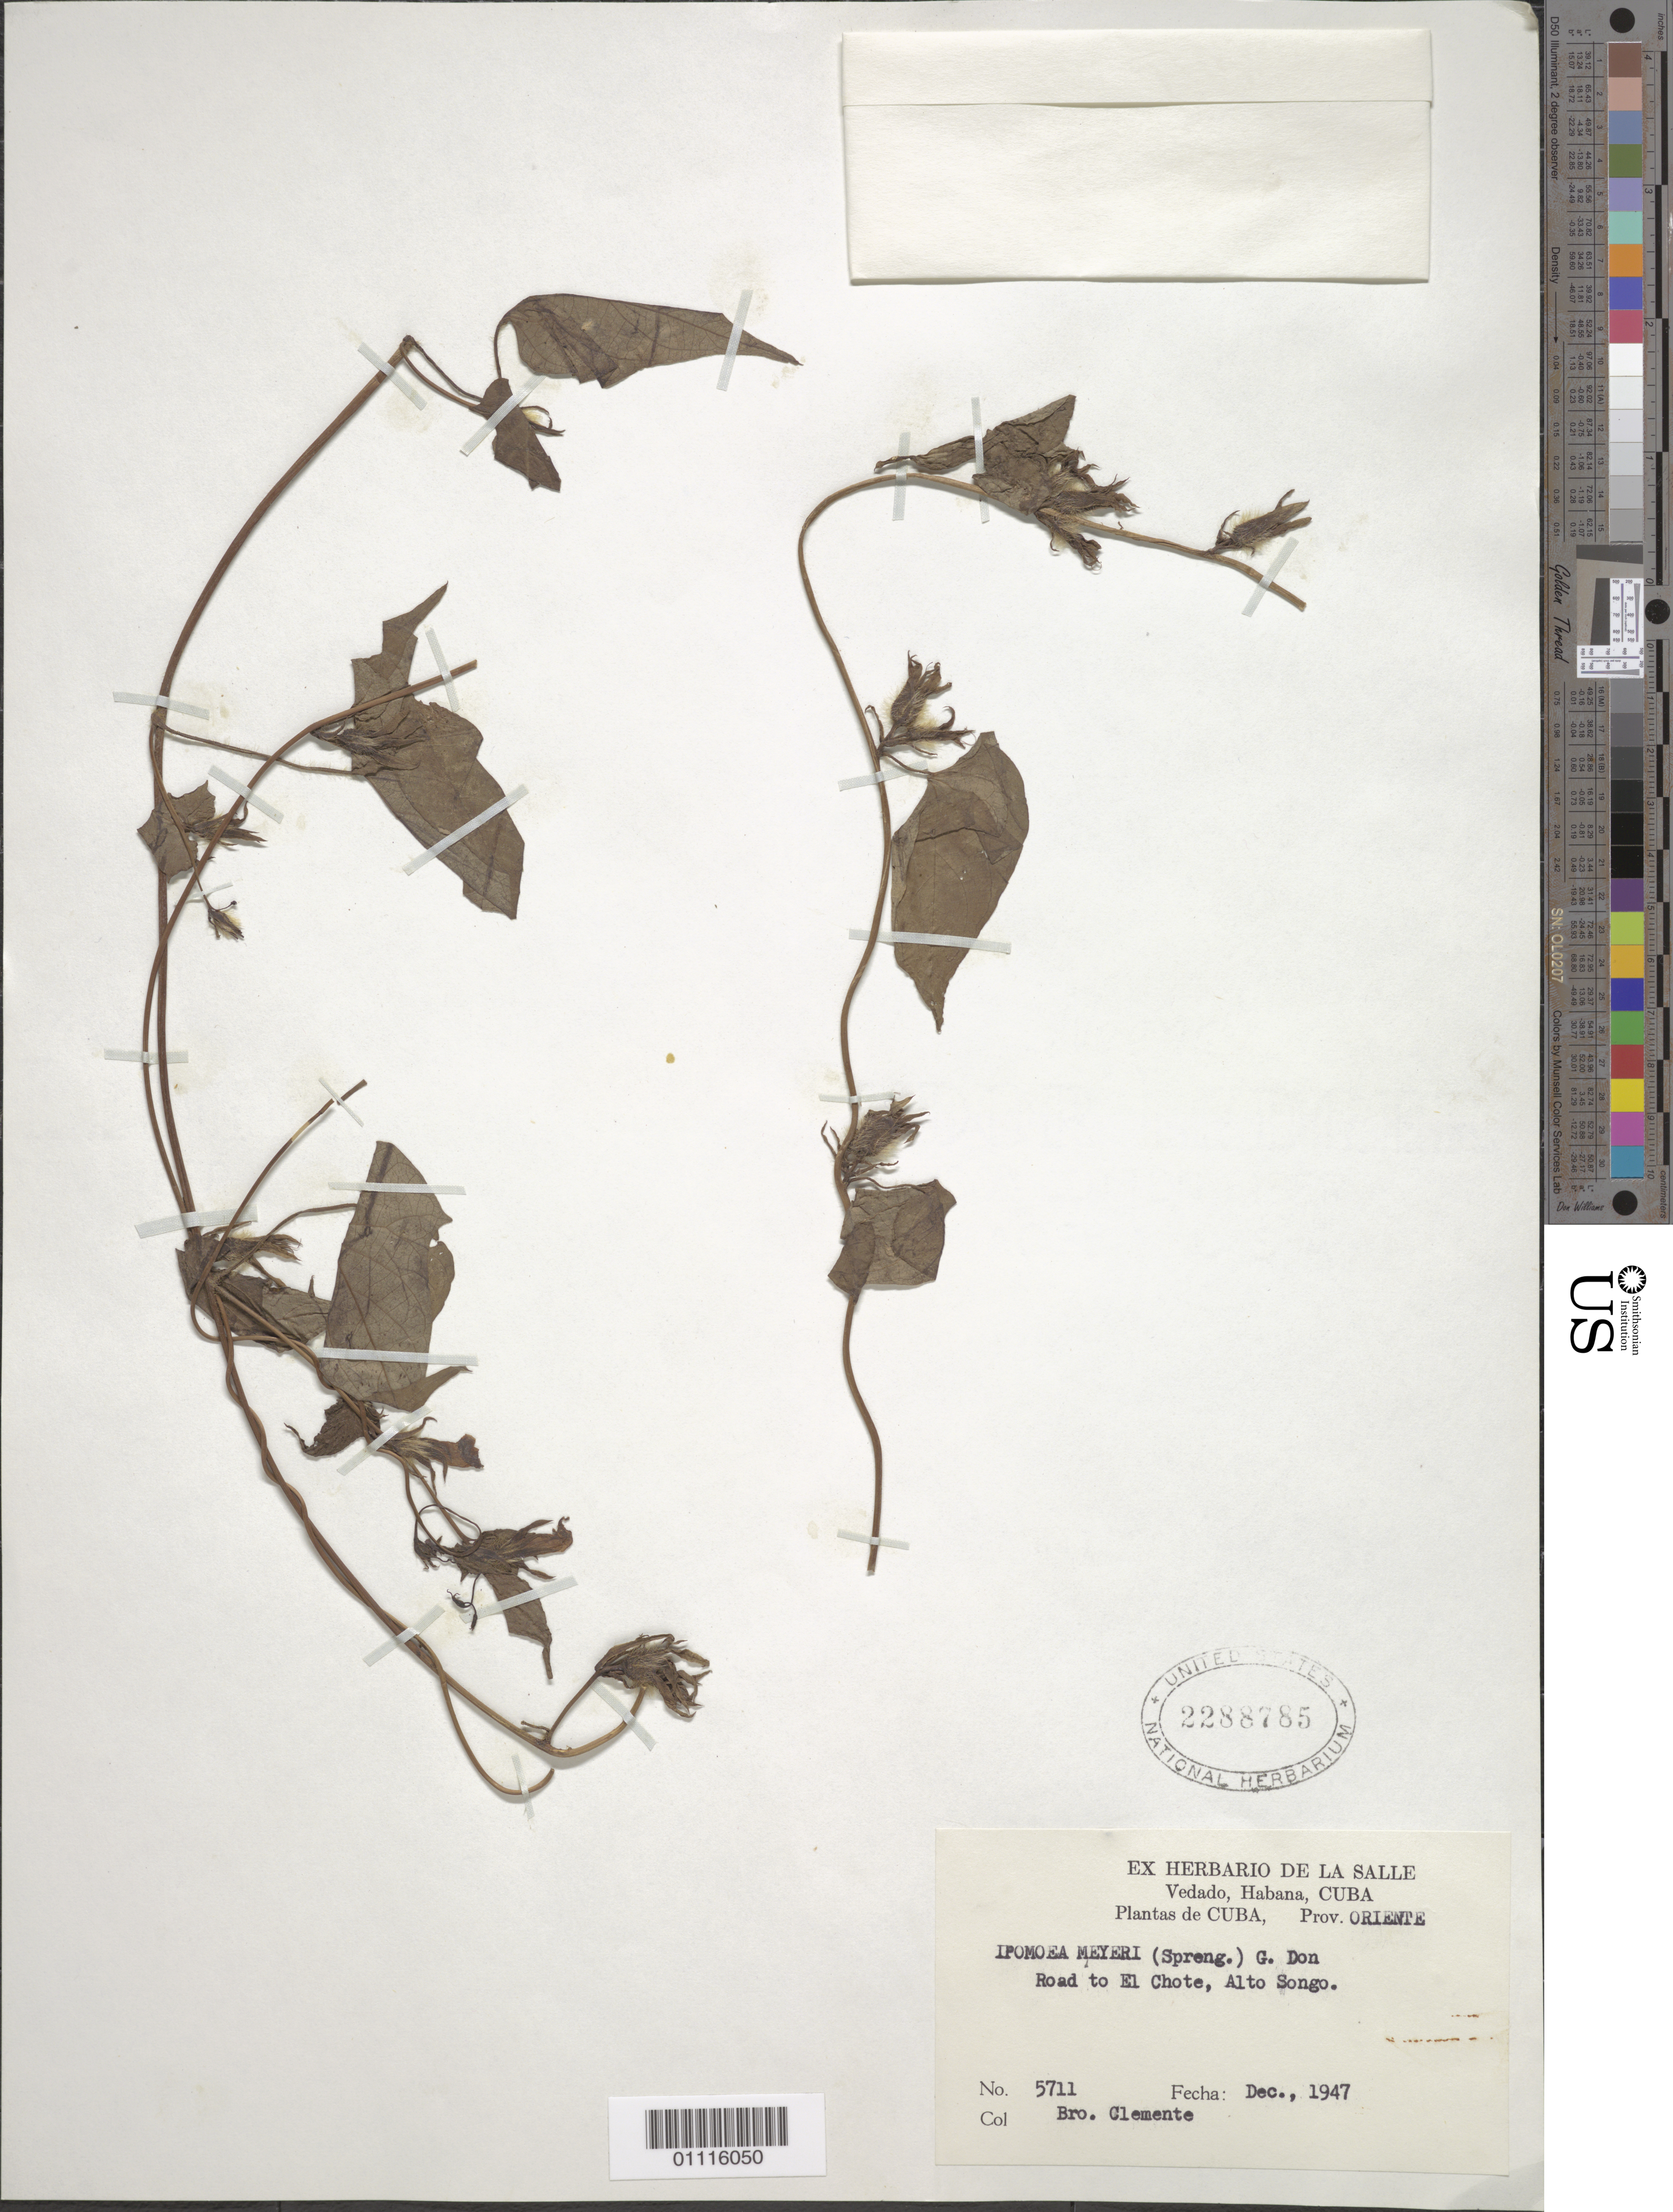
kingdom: Plantae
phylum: Tracheophyta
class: Magnoliopsida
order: Solanales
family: Convolvulaceae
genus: Ipomoea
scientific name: Ipomoea meyeri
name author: (Spreng.) G. Don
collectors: Bro. Clemente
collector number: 5711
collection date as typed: Dec 1947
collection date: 1947-12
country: Cuba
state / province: Guantánamo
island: Cuba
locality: Road to El Chote, Alto Songo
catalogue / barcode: US 2288785